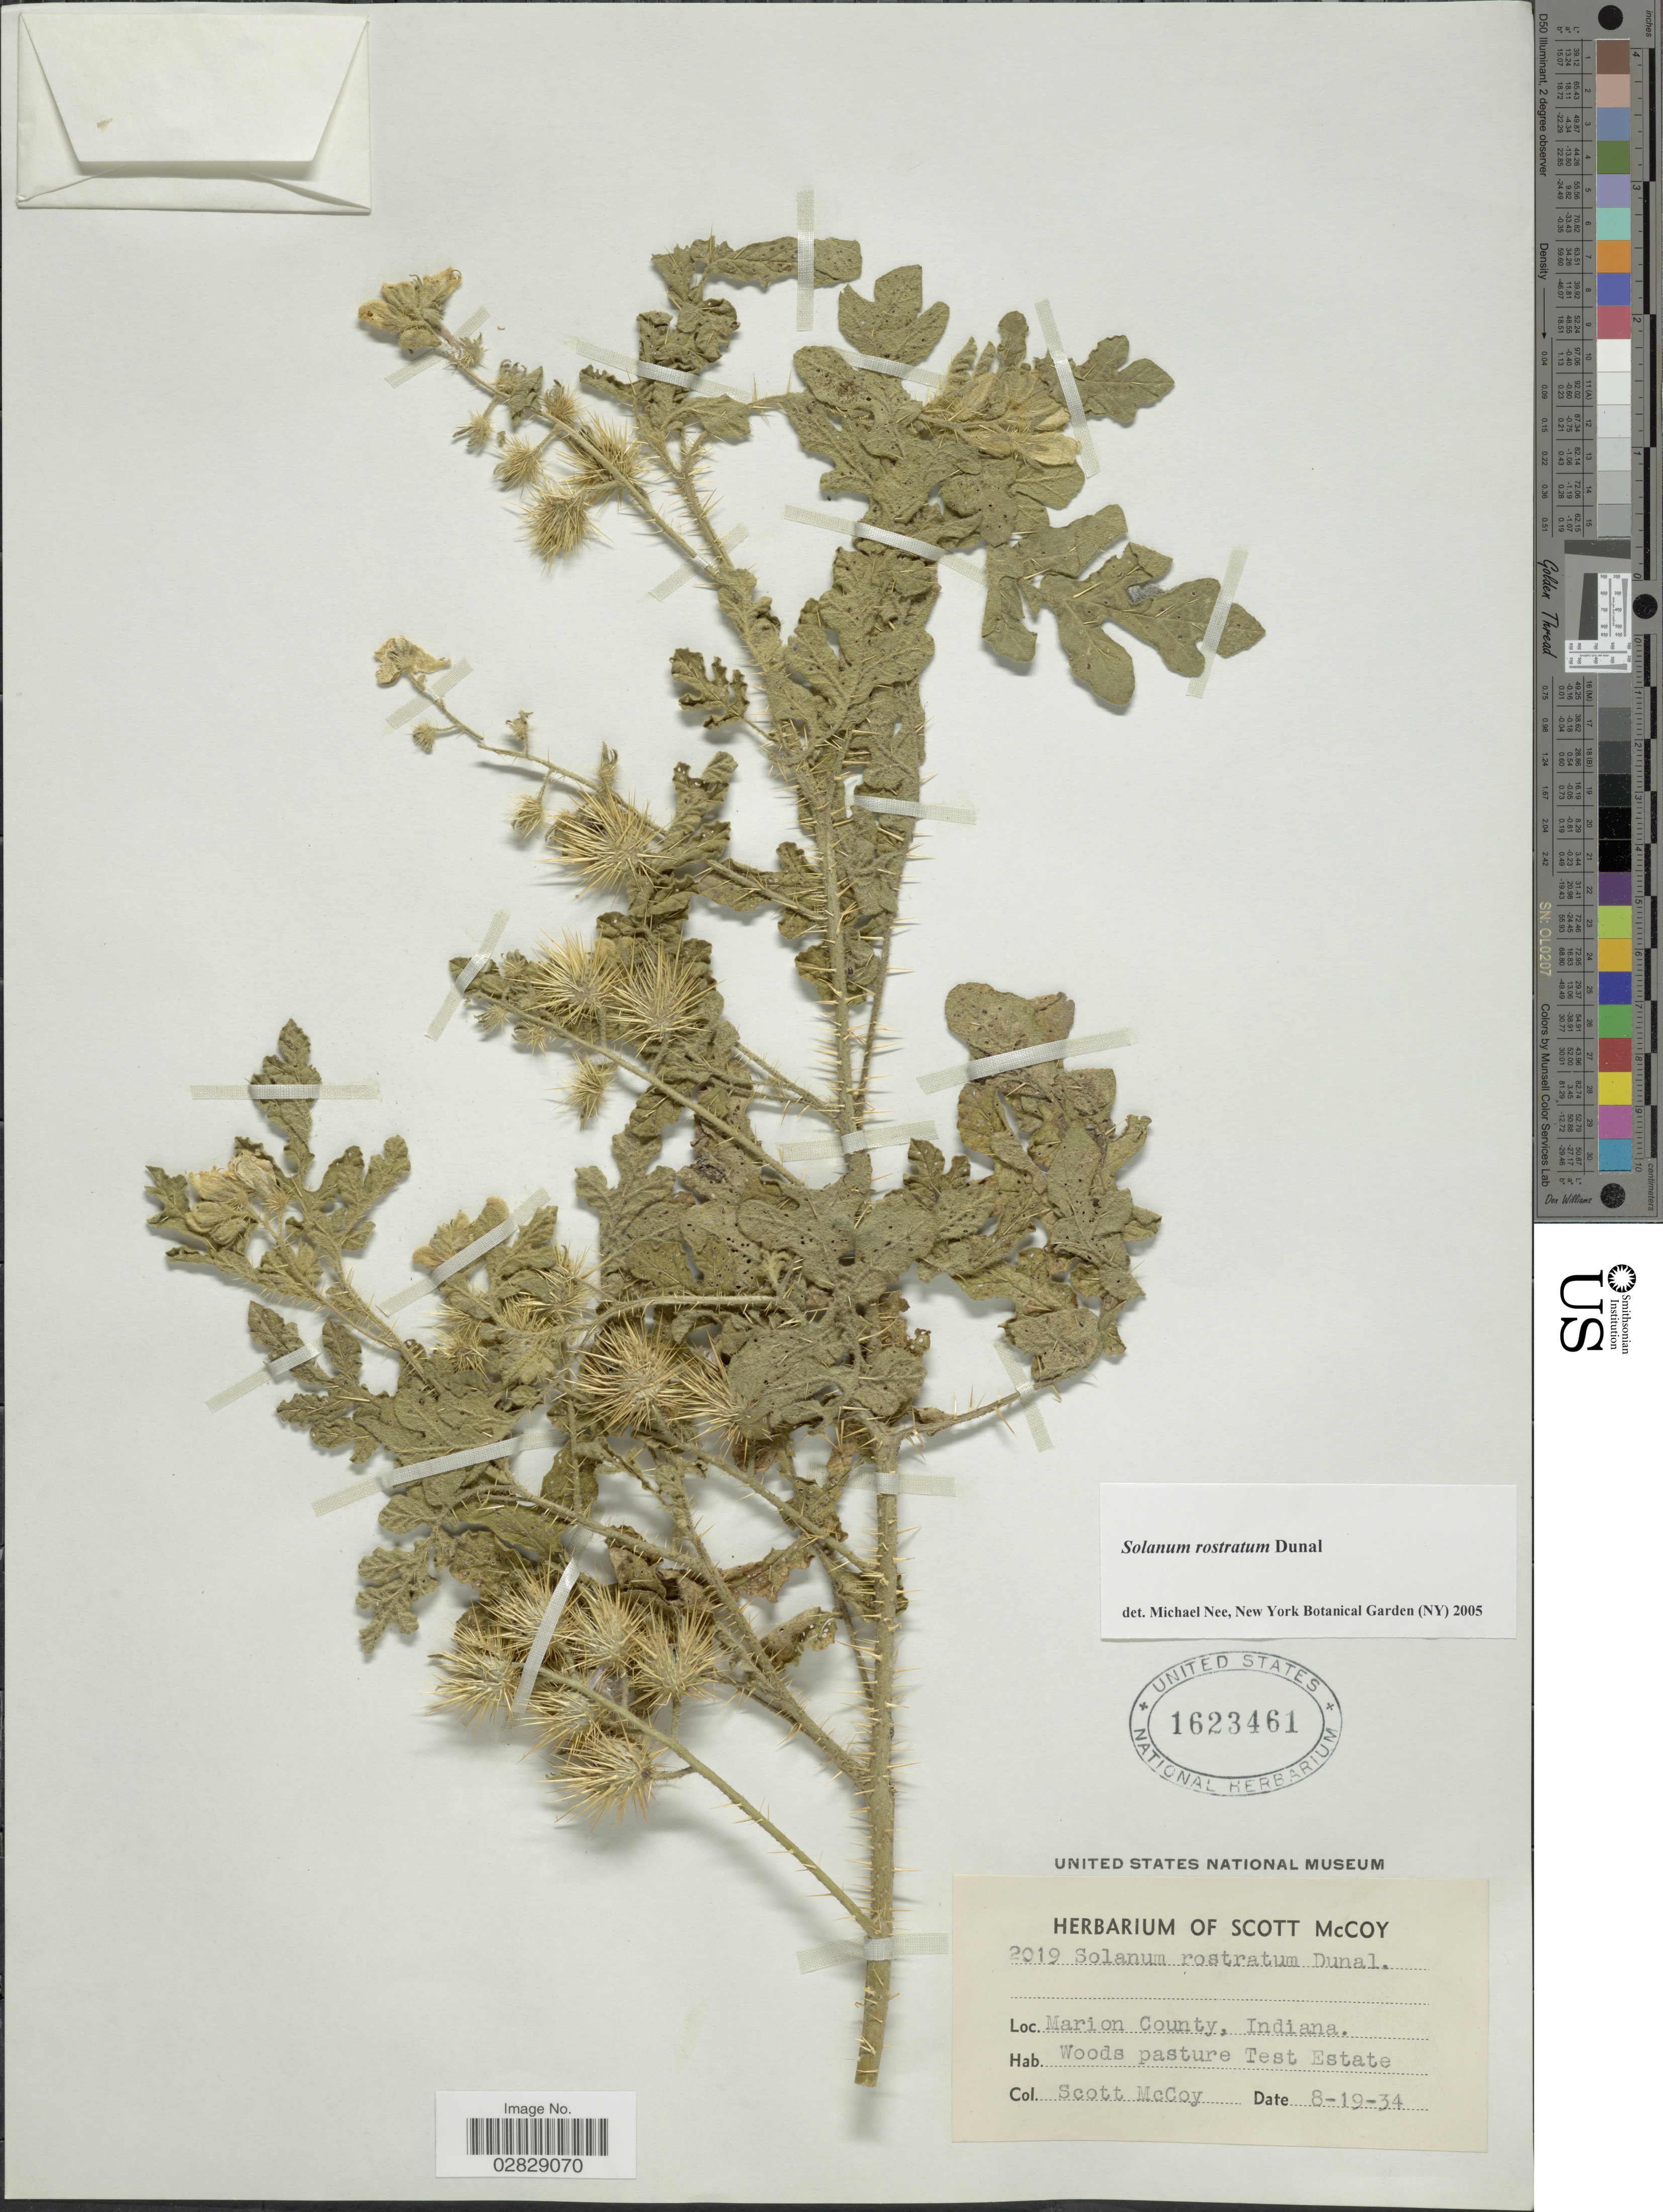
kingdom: Plantae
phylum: Tracheophyta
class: Magnoliopsida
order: Solanales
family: Solanaceae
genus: Solanum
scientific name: Solanum rostratum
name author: Dunal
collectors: S. McCoy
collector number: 2019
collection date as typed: Transcribed d/m/y: 19/8/34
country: United States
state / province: Indiana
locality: Marion County. Woods pasture Test Estate.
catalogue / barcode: US 1623461